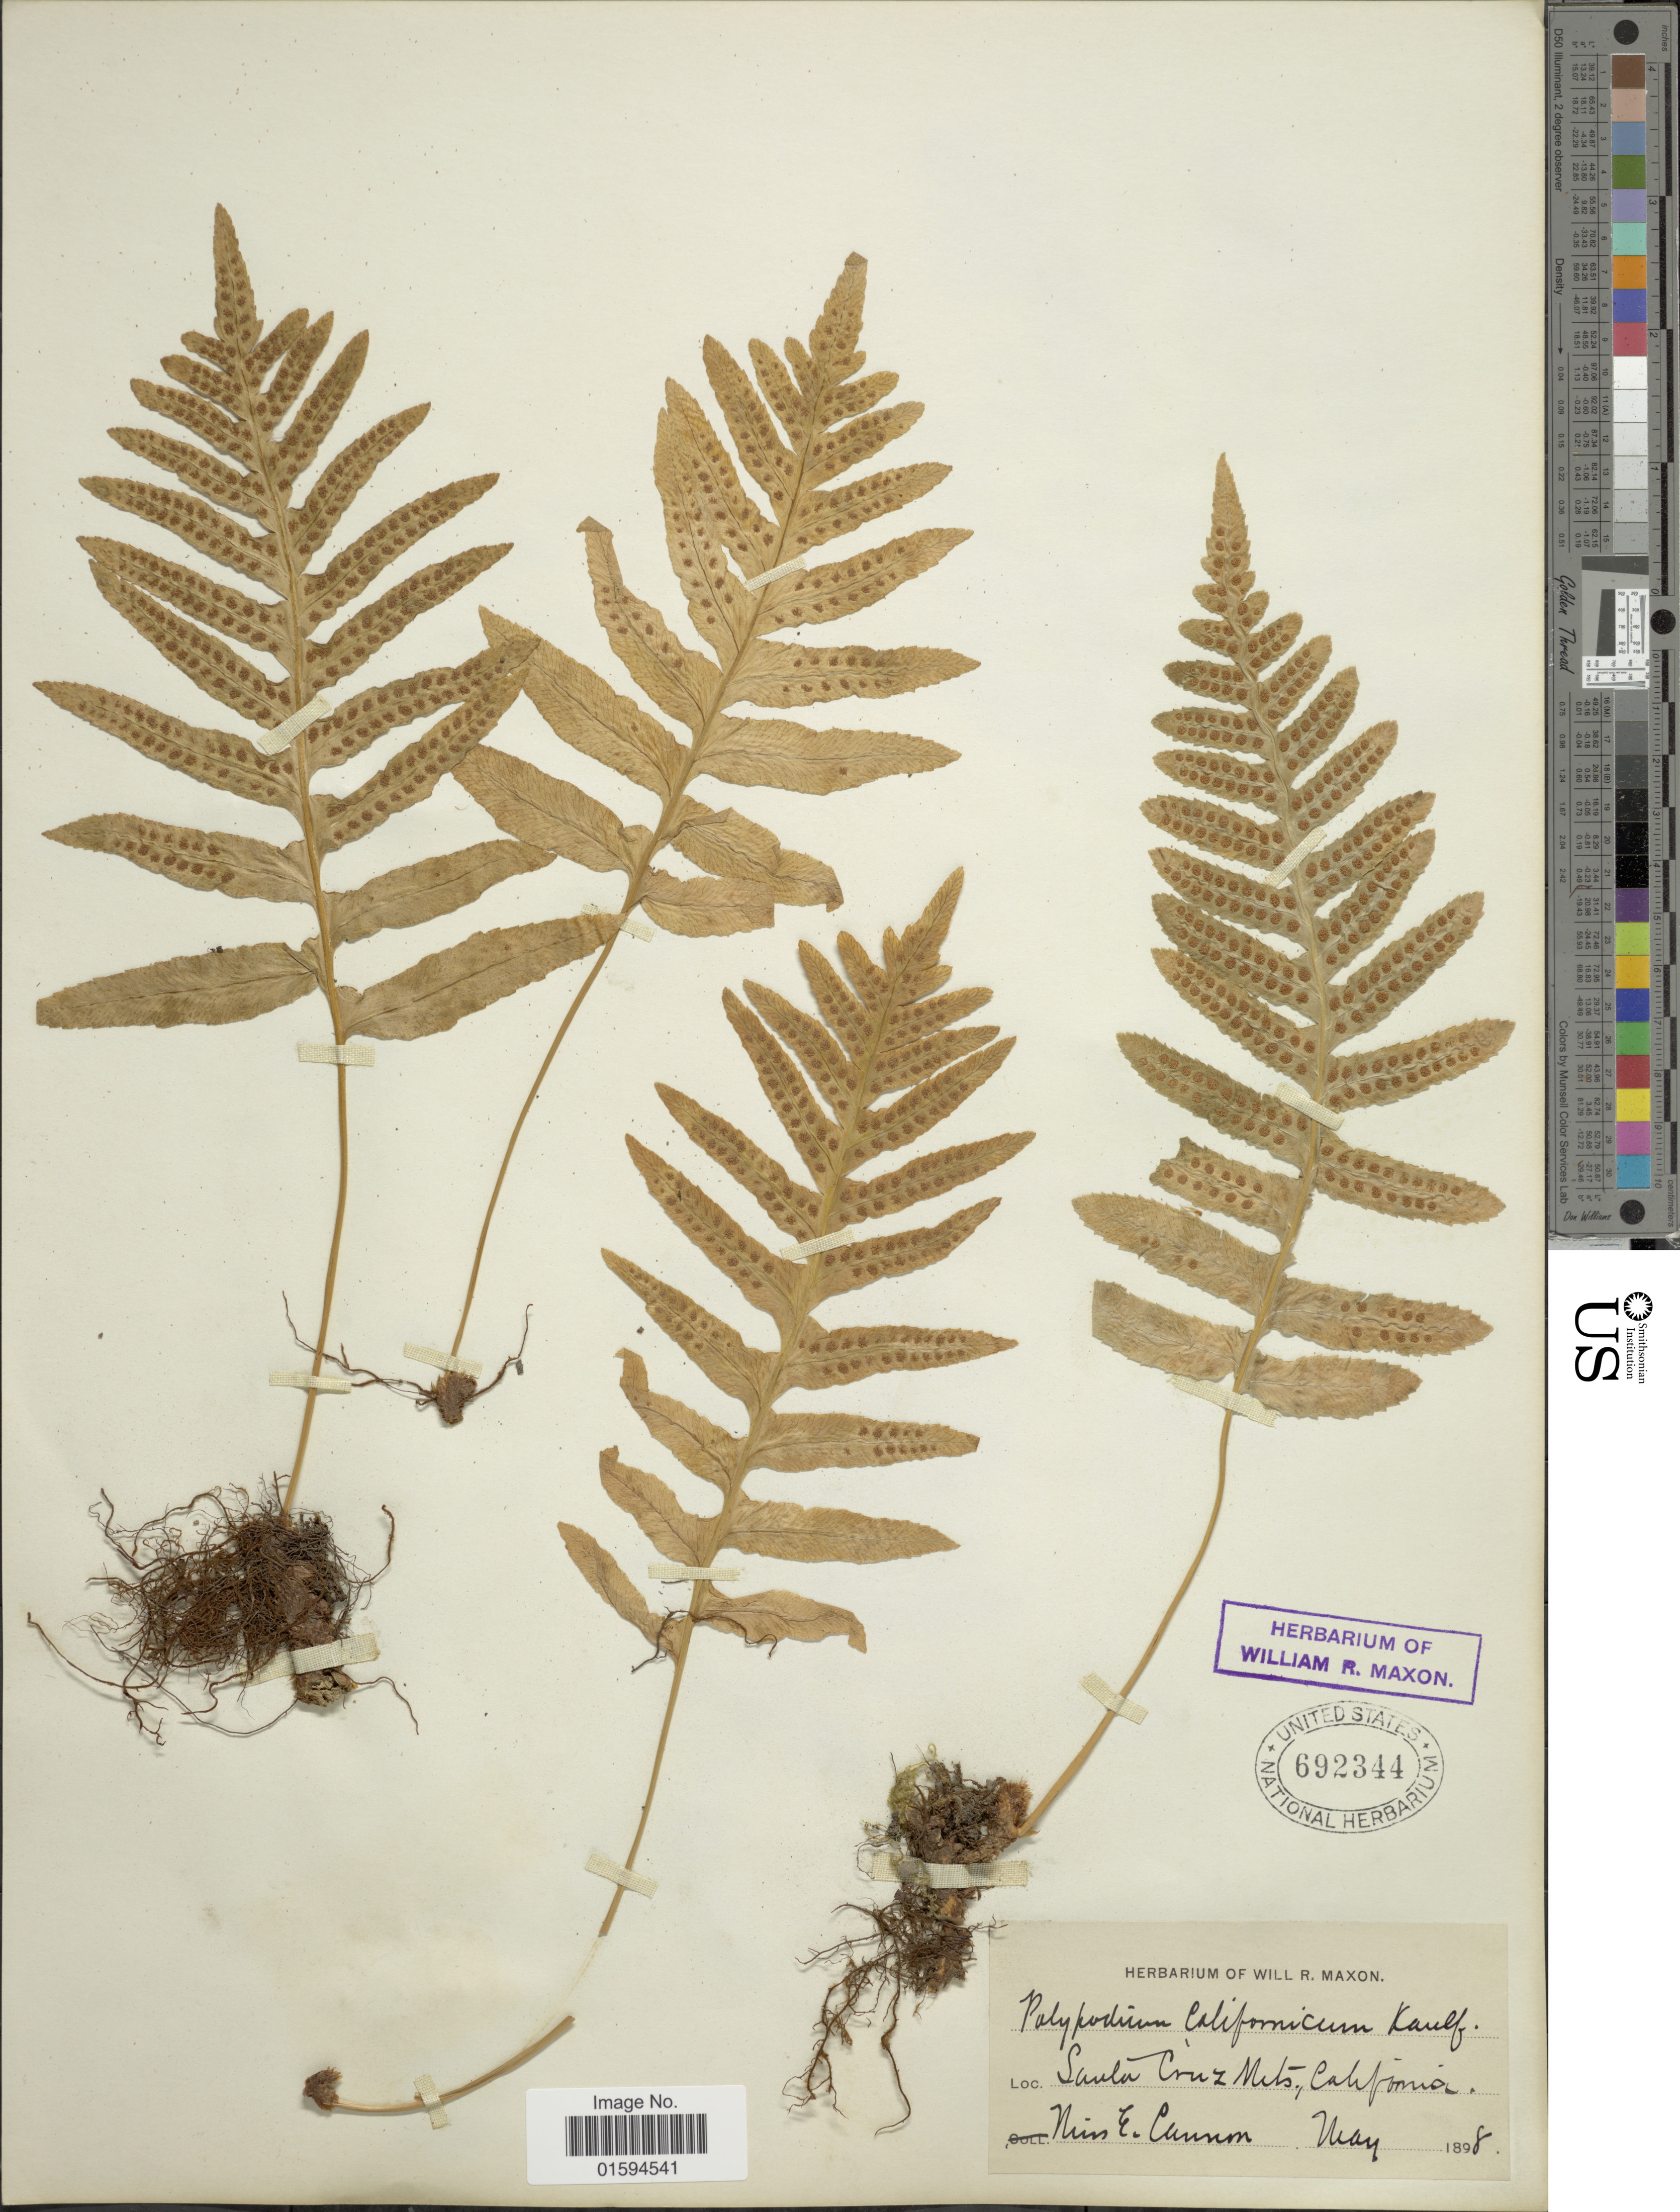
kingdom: Plantae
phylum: Tracheophyta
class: Polypodiopsida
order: Polypodiales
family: Polypodiaceae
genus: Polypodium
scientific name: Polypodium californicum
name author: Kaulf.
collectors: E. Cannon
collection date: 1898-05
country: United States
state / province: California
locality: Santa Cruz Mts.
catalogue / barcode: US 692344